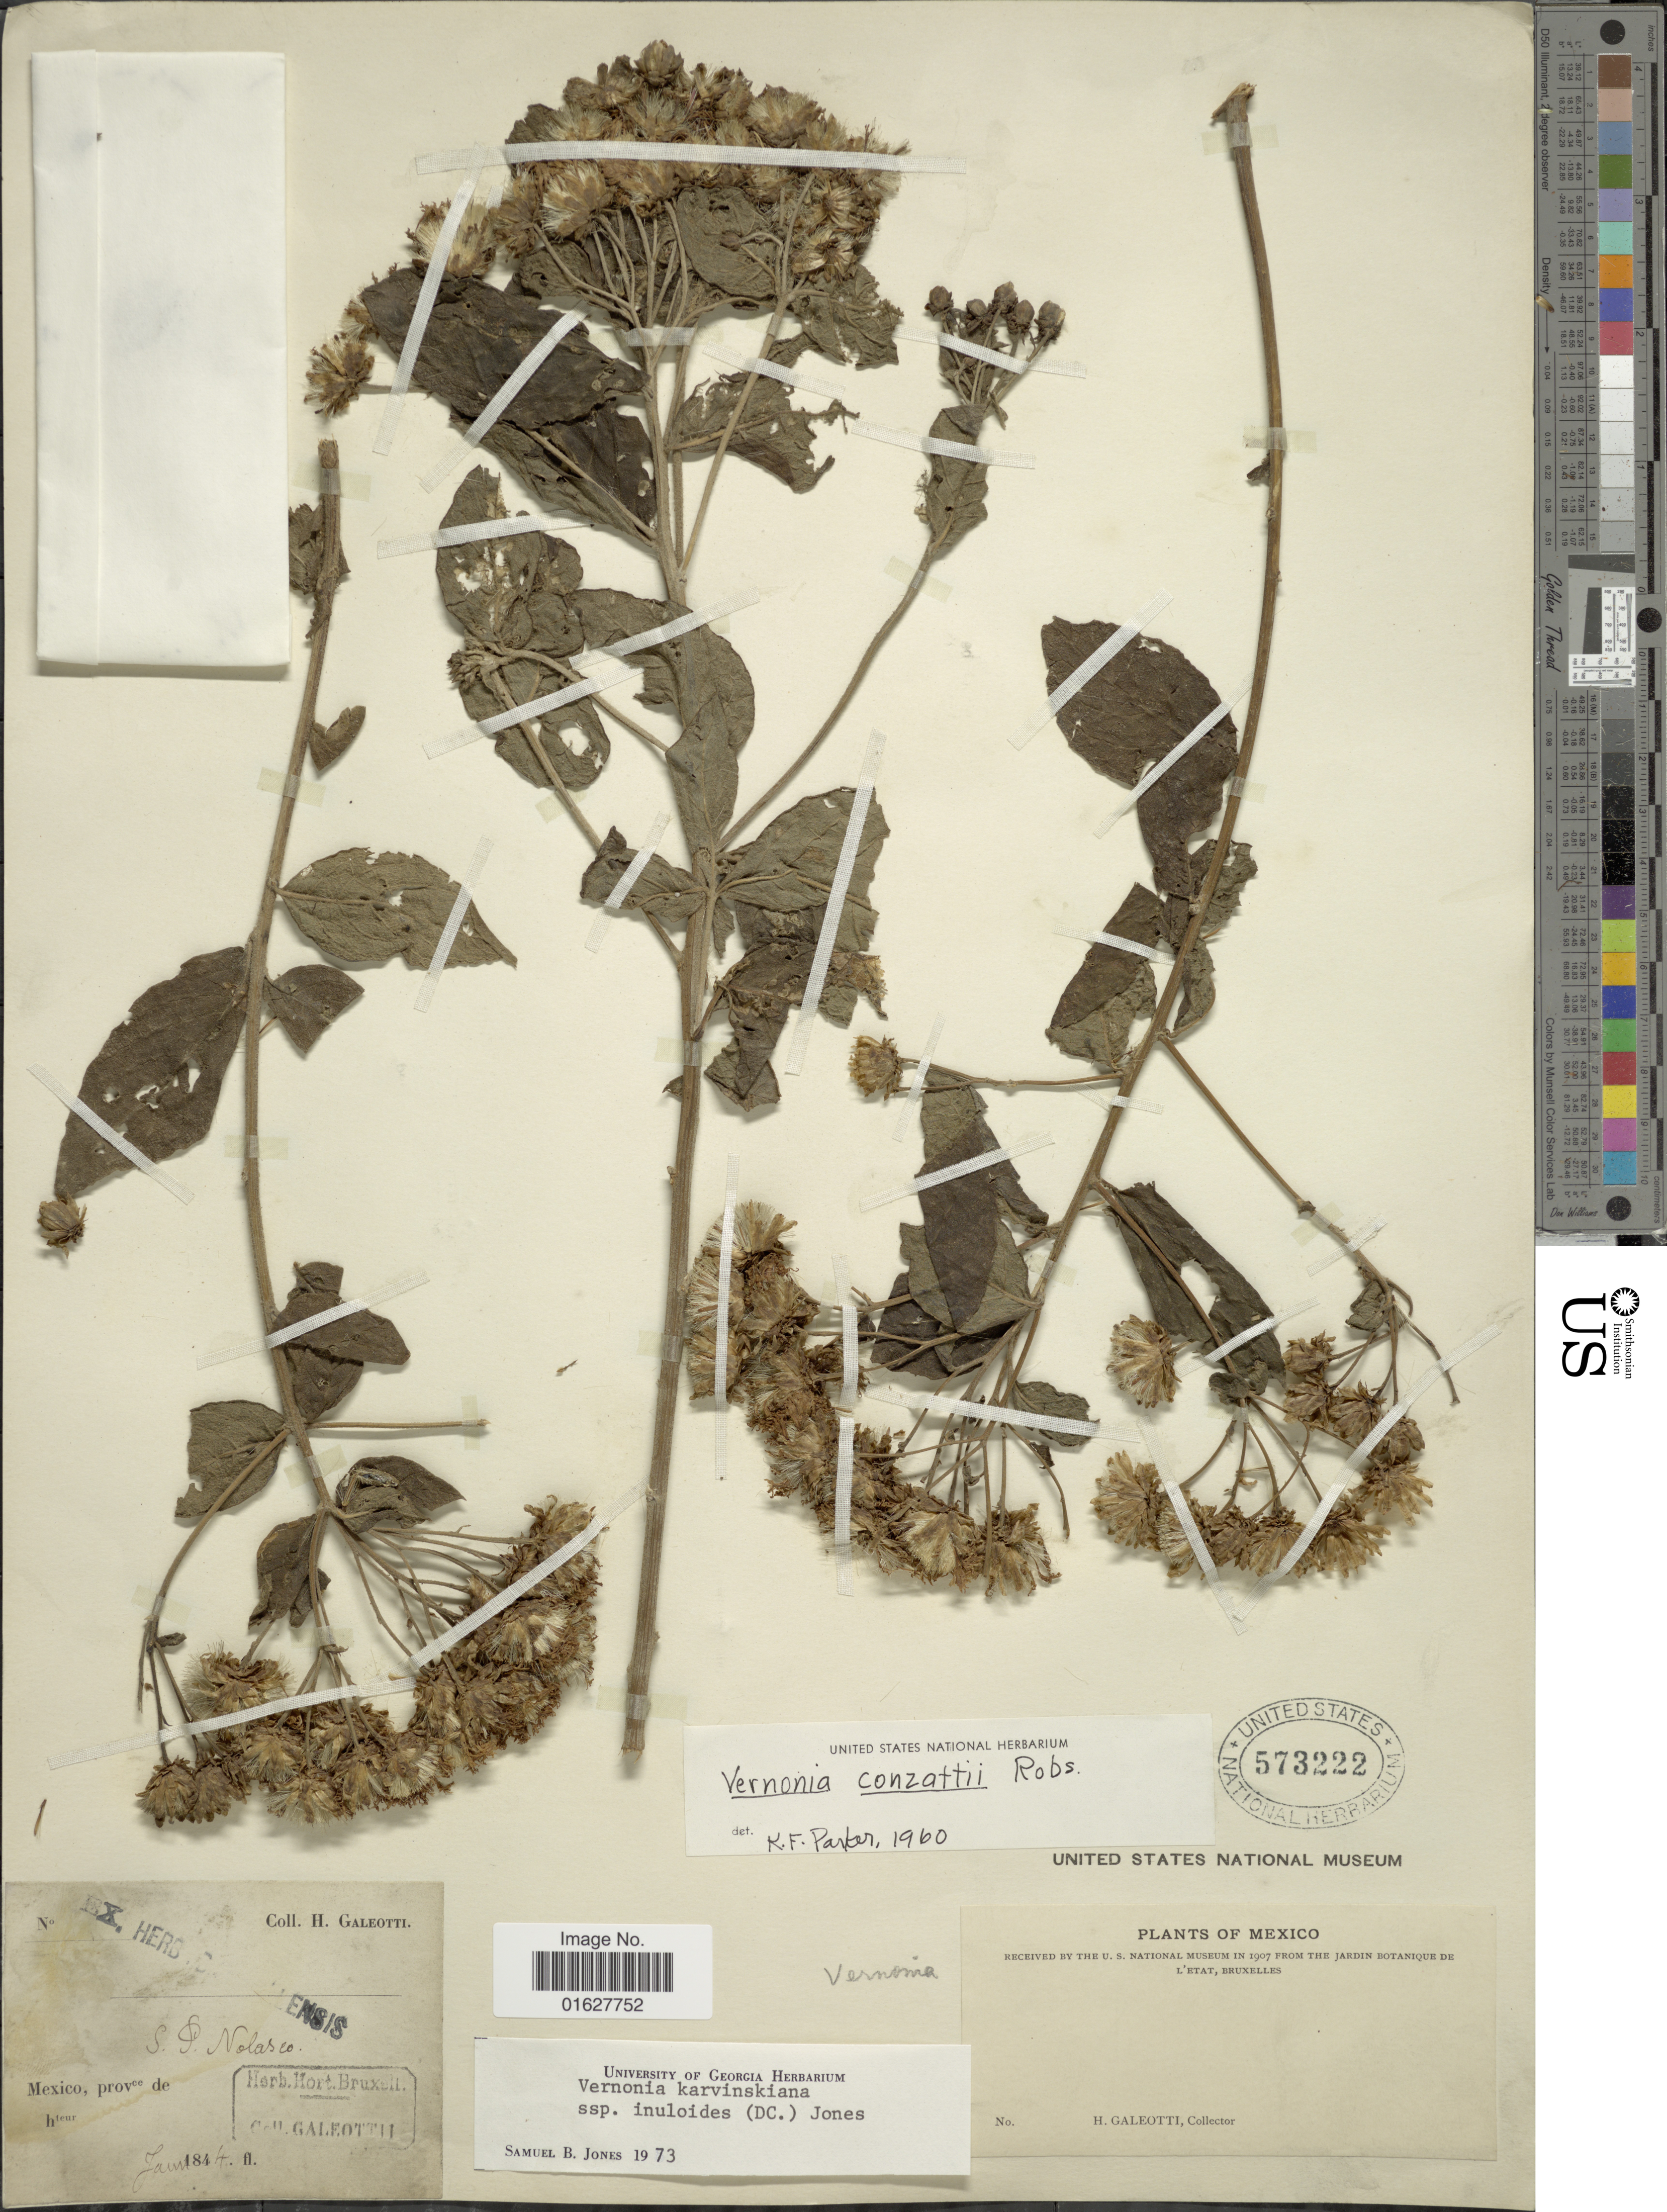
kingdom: Plantae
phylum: Tracheophyta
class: Magnoliopsida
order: Asterales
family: Asteraceae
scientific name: Vickianthus inuloides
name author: (DC.) H. Rob.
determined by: Renon, Polla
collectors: H. G. Galeotti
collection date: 1844-01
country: Mexico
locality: Mexico, provce de. S. P. Nolasco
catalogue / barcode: US 573222